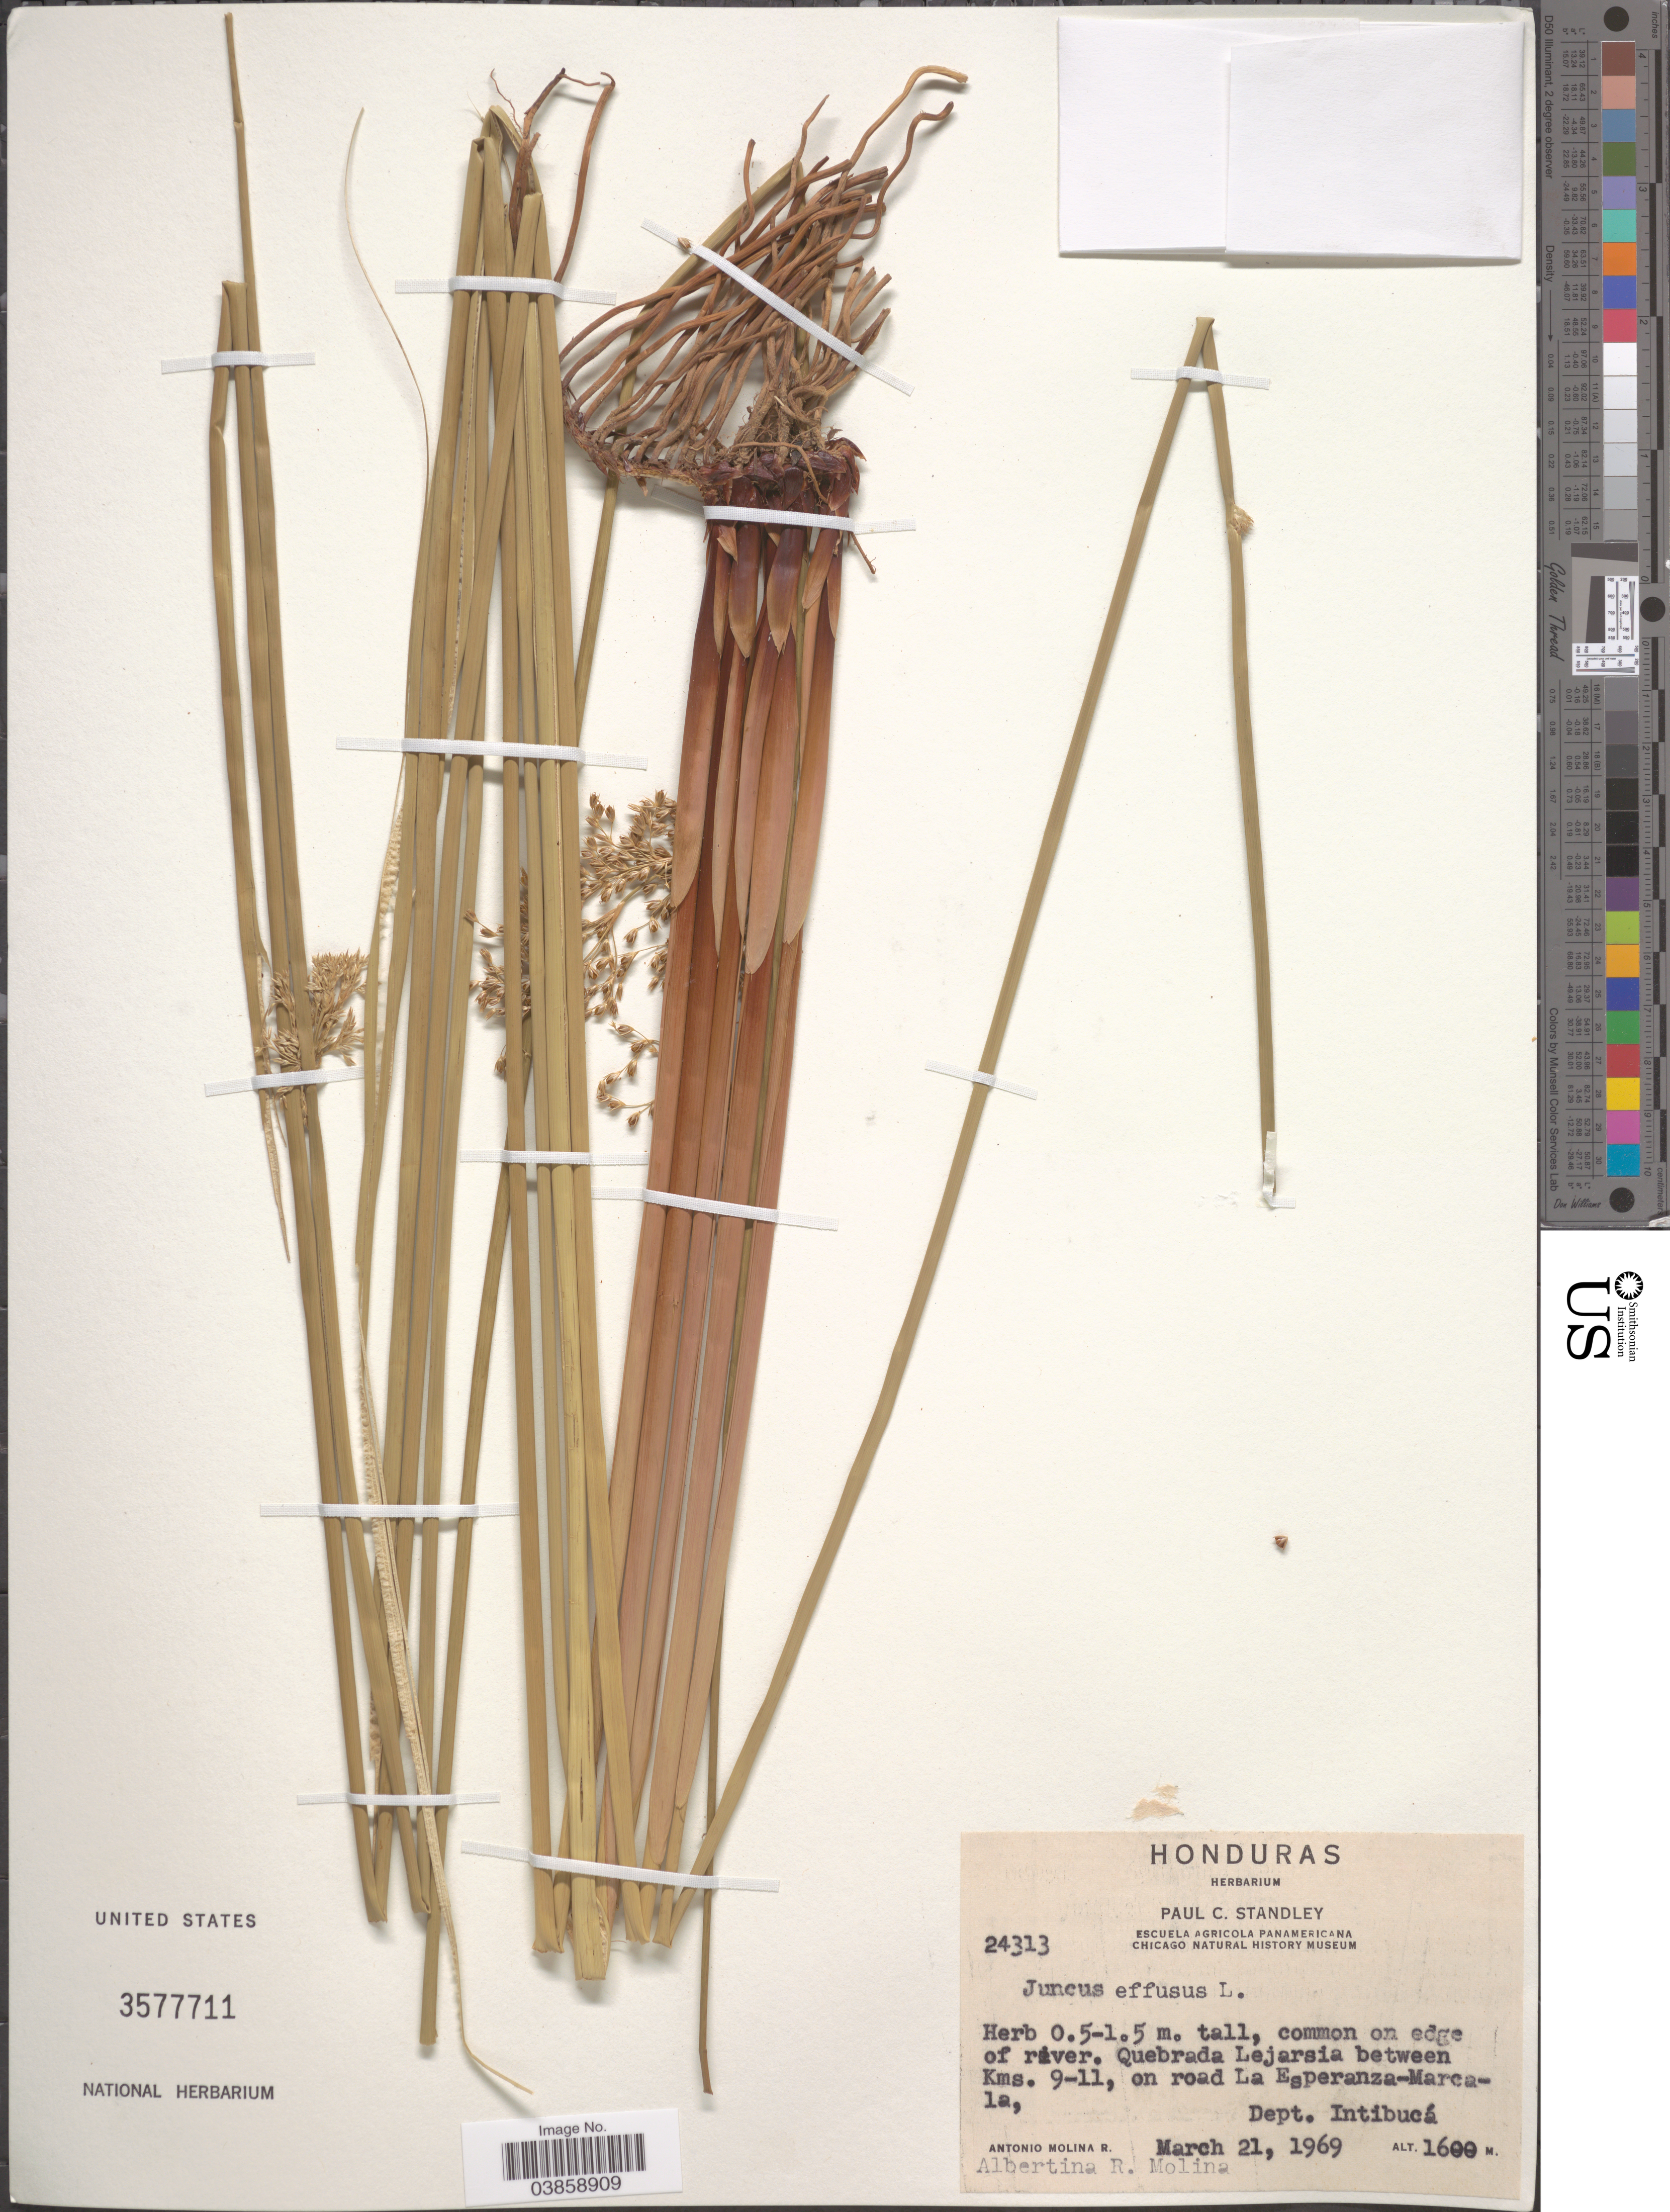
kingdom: Plantae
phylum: Tracheophyta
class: Liliopsida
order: Poales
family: Juncaceae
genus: Juncus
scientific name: Juncus effusus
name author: L.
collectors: A. Molina R. & A. R. Molina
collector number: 24313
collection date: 1969-03-21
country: Honduras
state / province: Intibuca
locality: Quebrada Lejarsia between Kms. 9-11, on road La Esperanza-Marcala, Dept. Intibucá.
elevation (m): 1600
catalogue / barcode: US 3577711